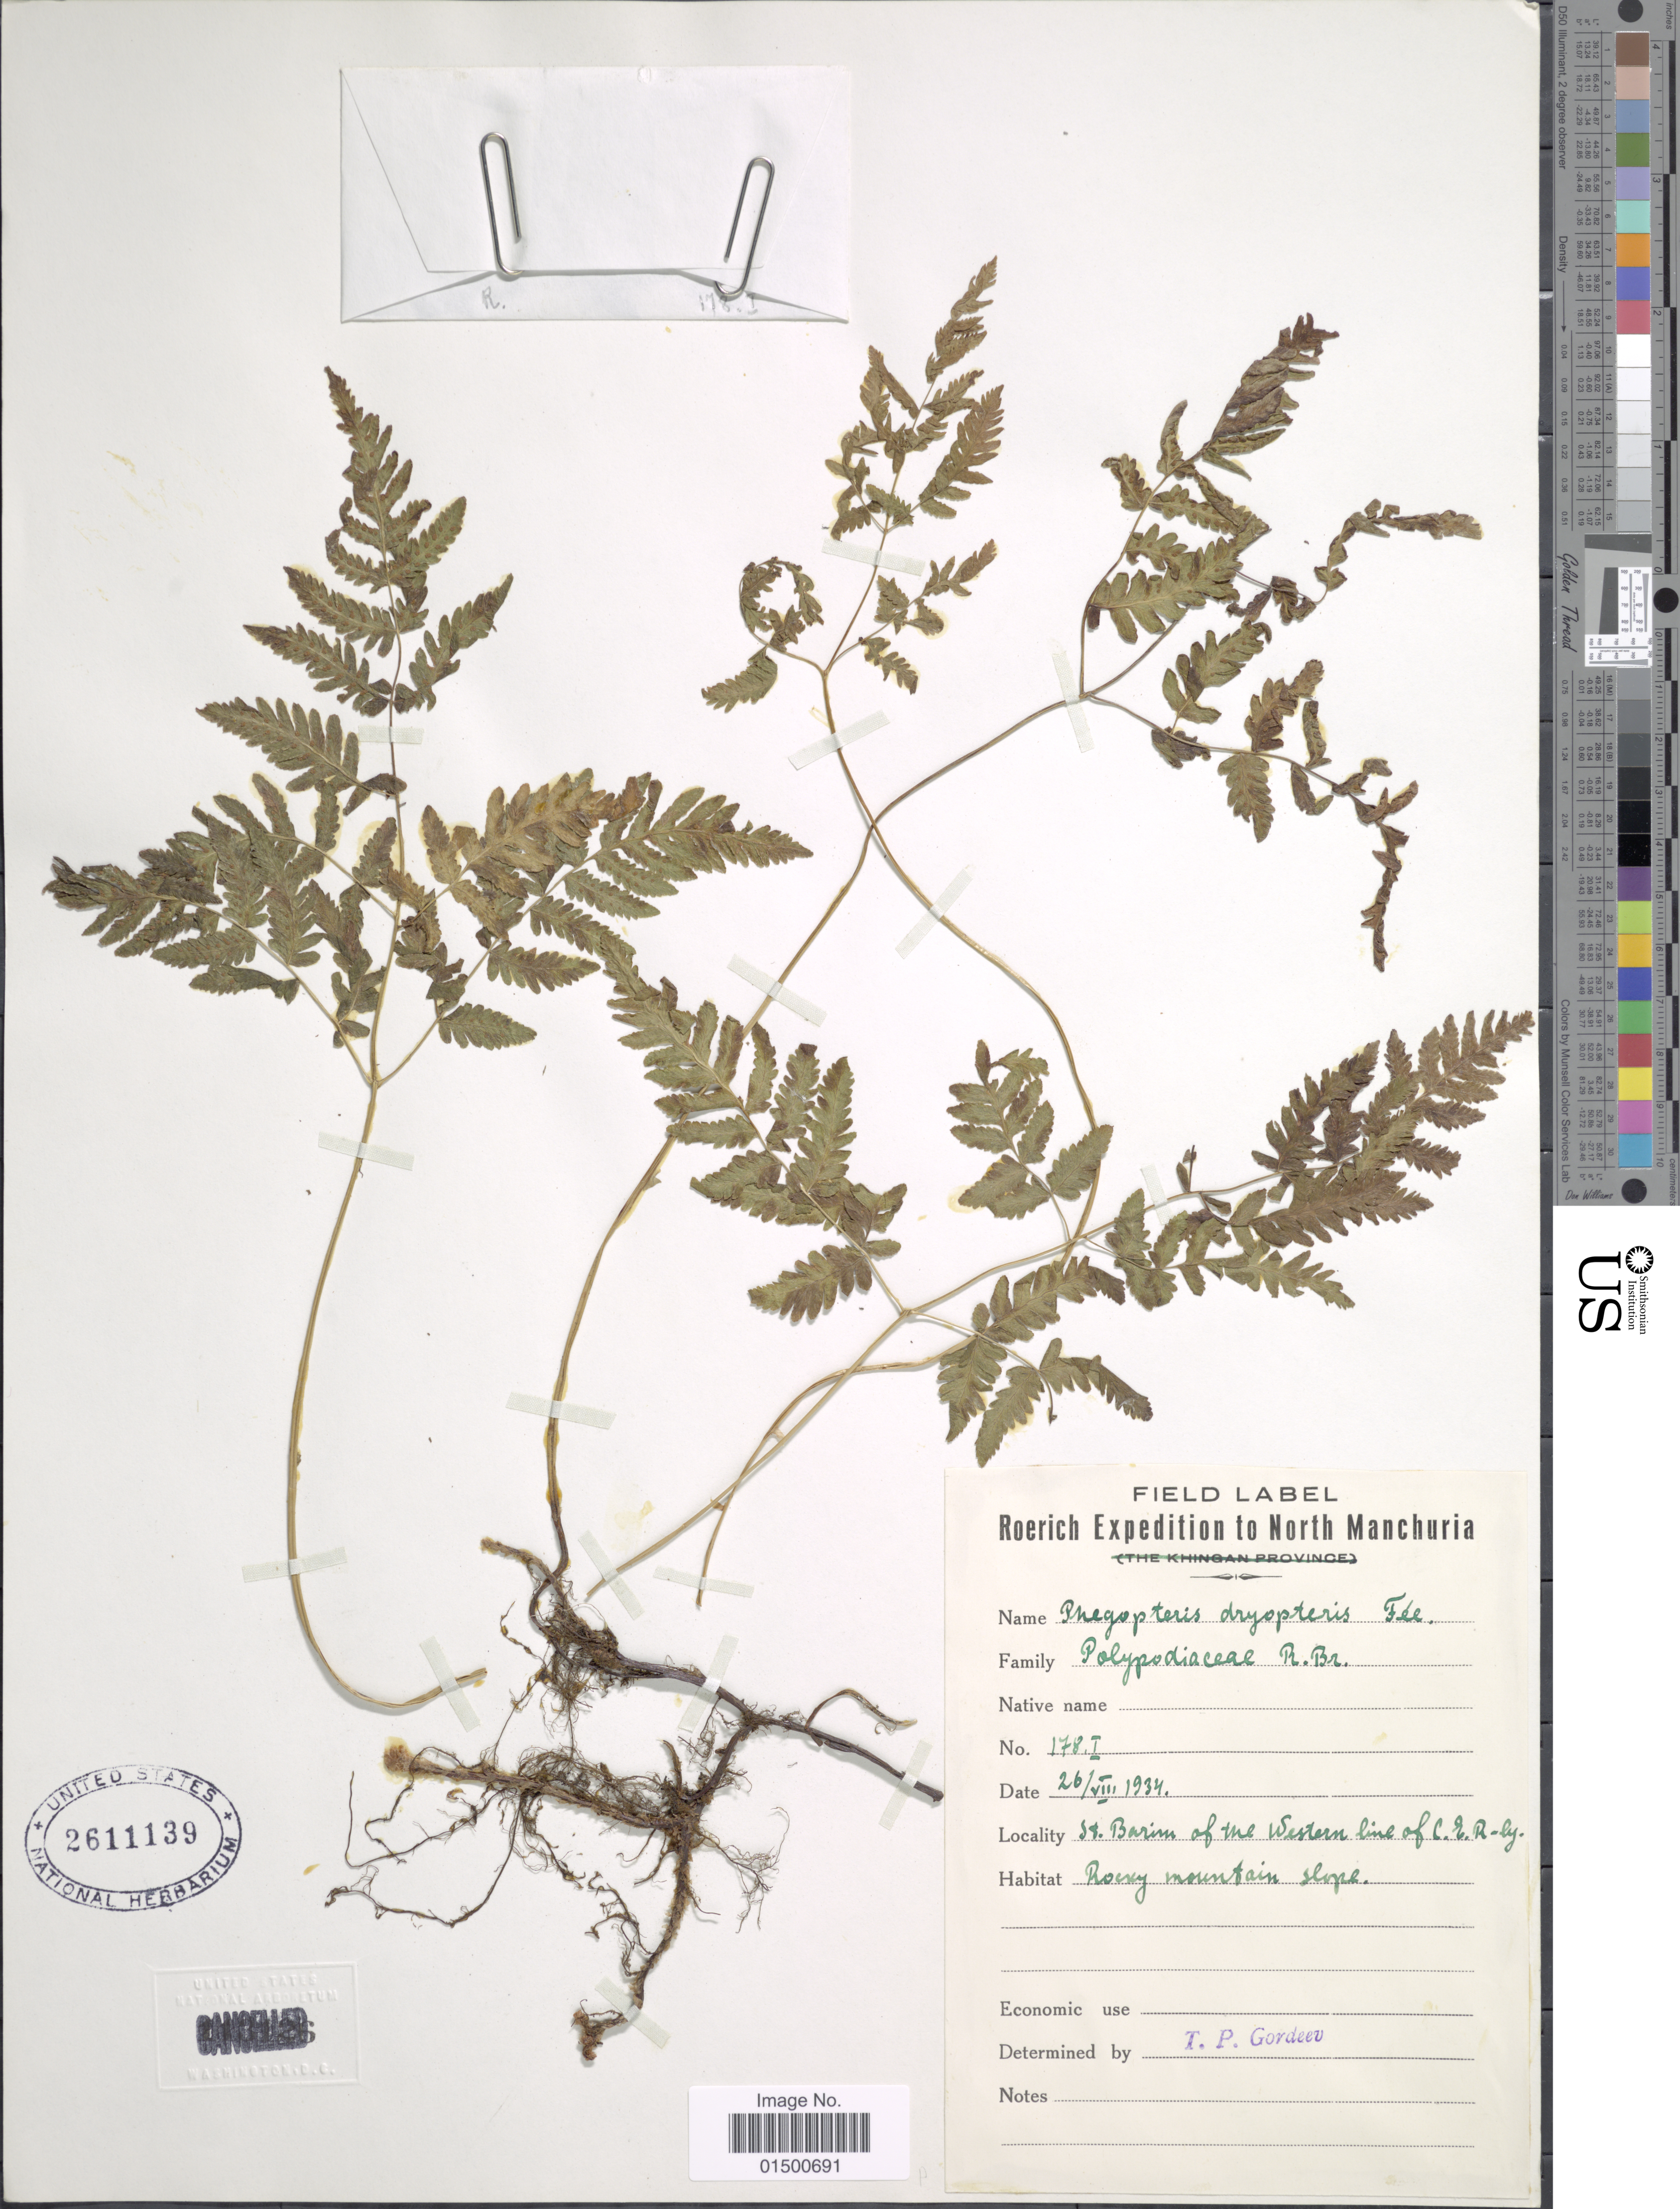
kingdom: Plantae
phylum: Tracheophyta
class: Polypodiopsida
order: Polypodiales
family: Cystopteridaceae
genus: Gymnocarpium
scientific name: Gymnocarpium remotepinnatum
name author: (Hayata) Ching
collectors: Roerich Expedition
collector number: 178I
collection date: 1934-08-26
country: China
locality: North Manchuria, St. Barim of the Western line of C.I.R.ly (Chinese Eastern Railway)]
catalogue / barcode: US 2611139